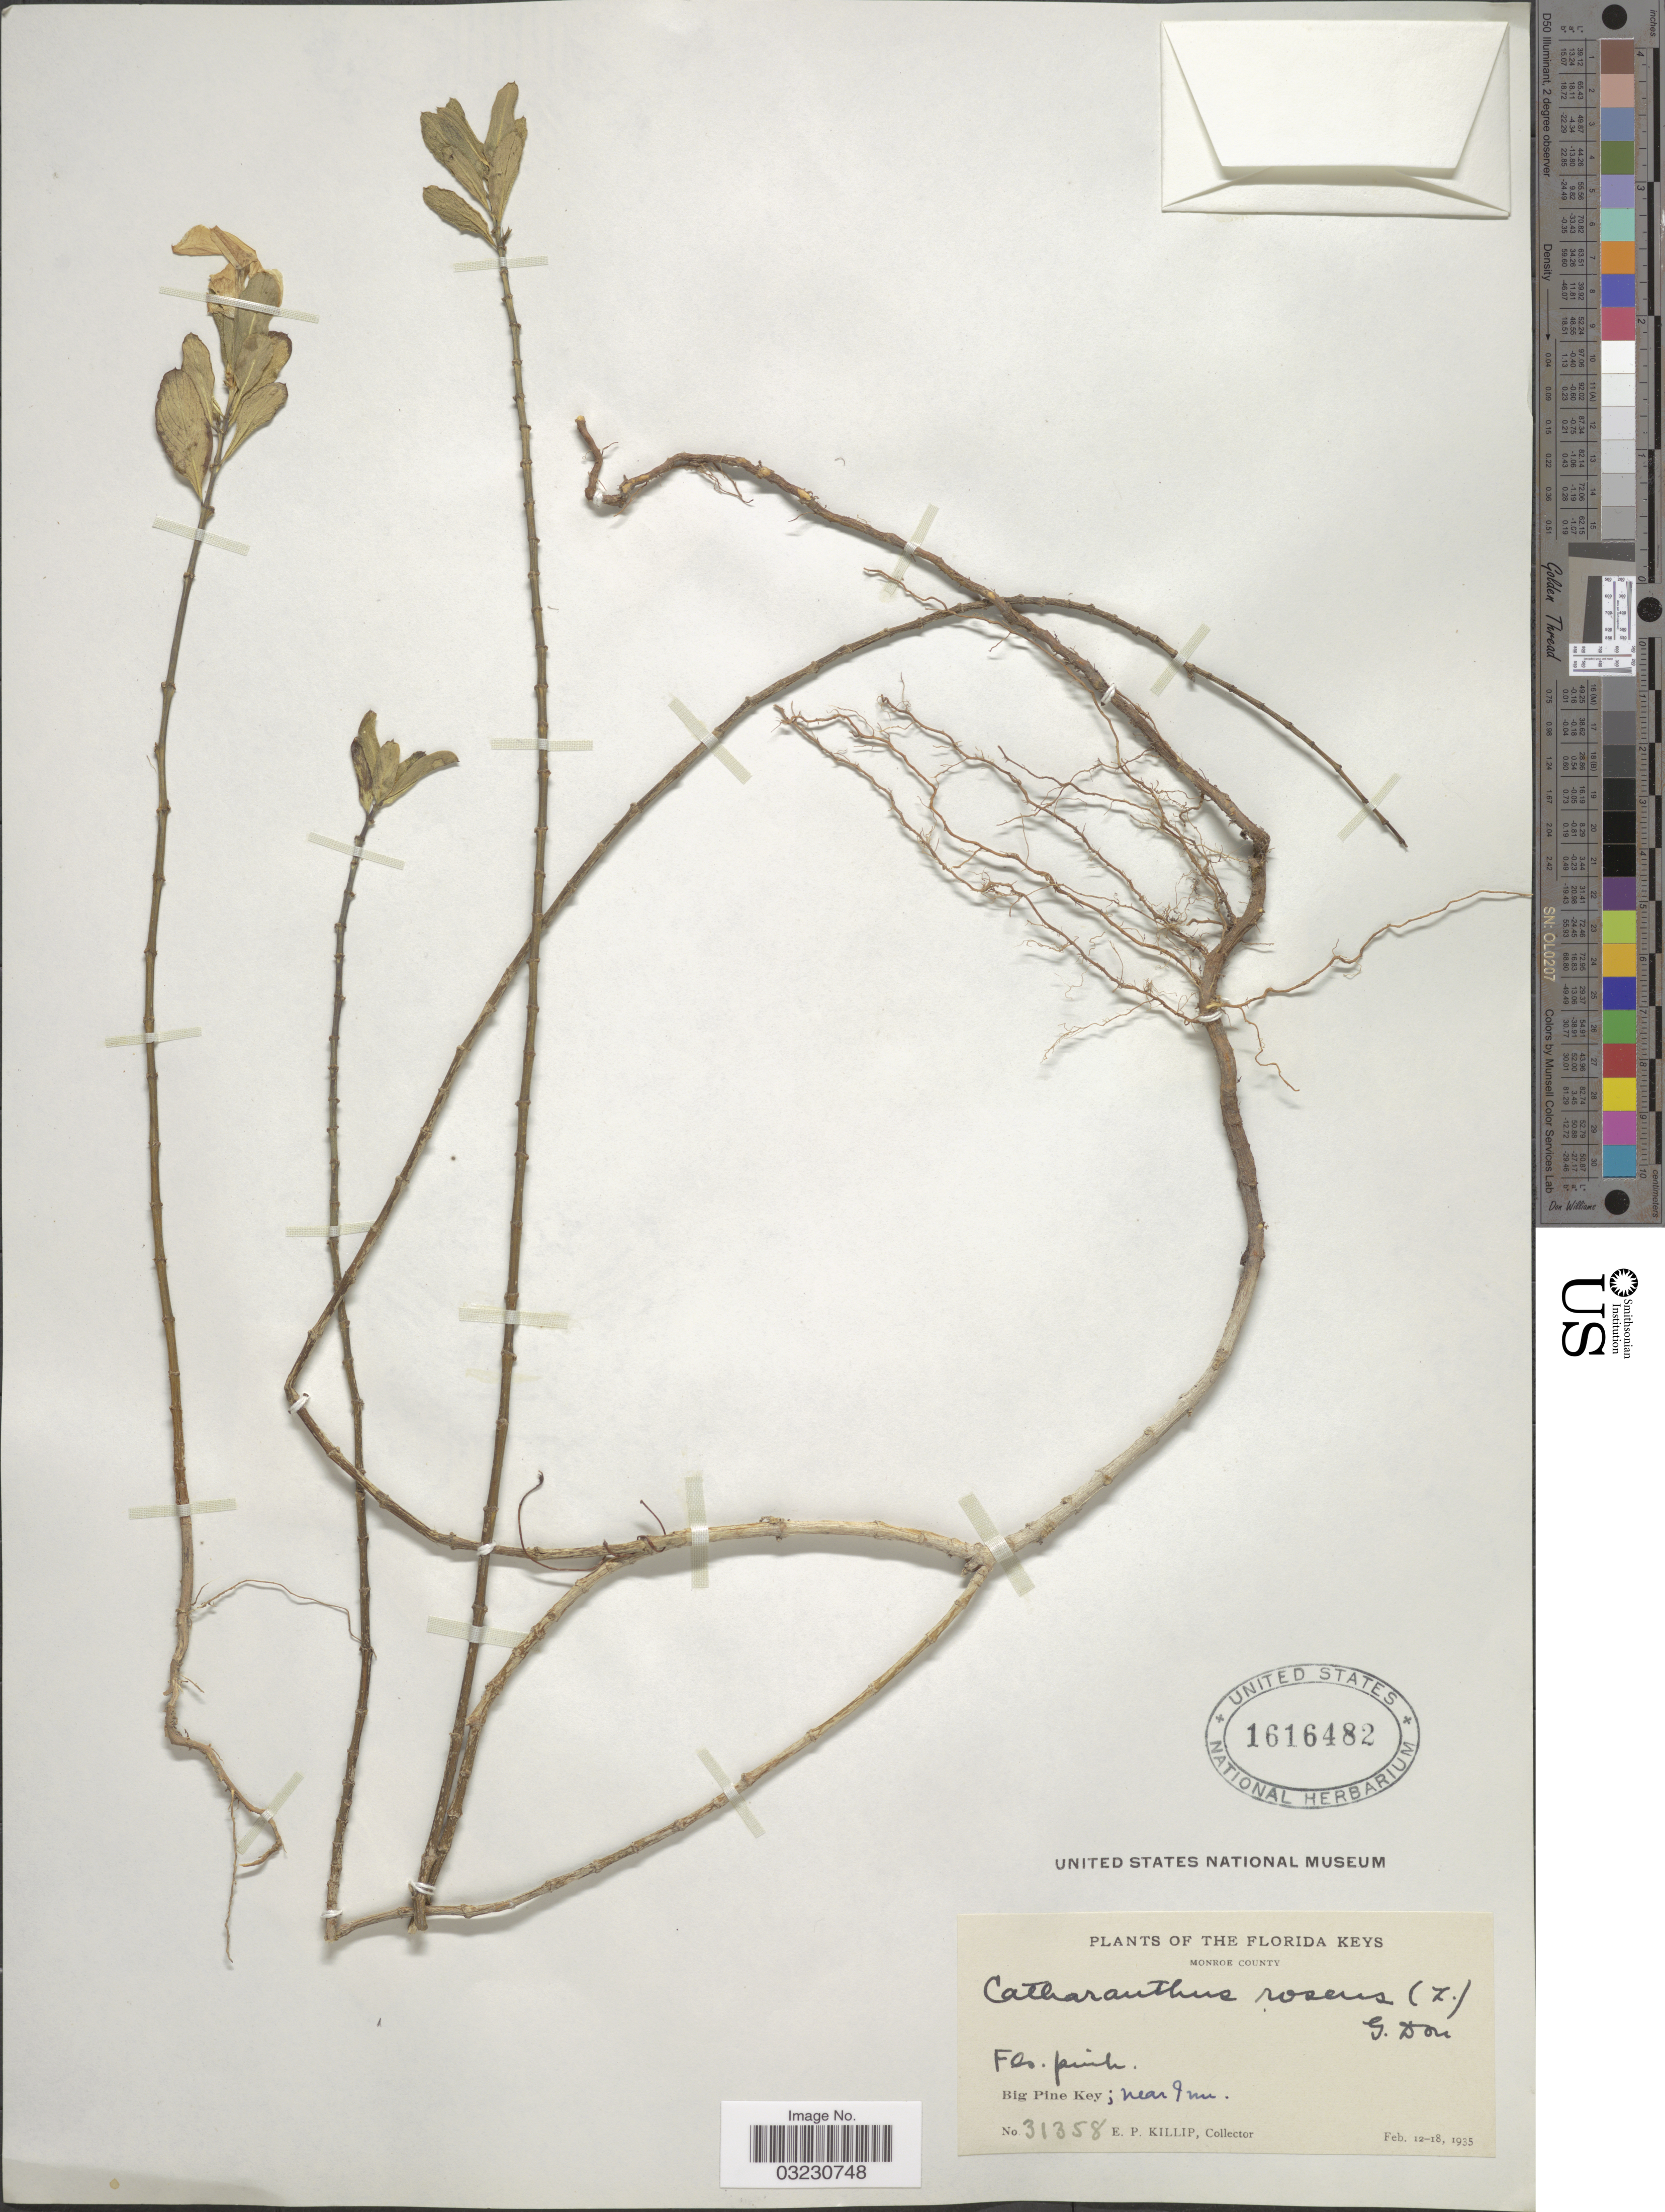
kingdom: Plantae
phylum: Tracheophyta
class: Magnoliopsida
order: Gentianales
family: Apocynaceae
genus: Catharanthus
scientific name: Catharanthus roseus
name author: (L.) G. Don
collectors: E. P. Killip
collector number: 31358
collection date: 1935-02-12/1935-02-18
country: United States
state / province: Florida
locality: The Florida Keys, Monroe County, Big Pine Key; near Inn.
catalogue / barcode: US 1616482